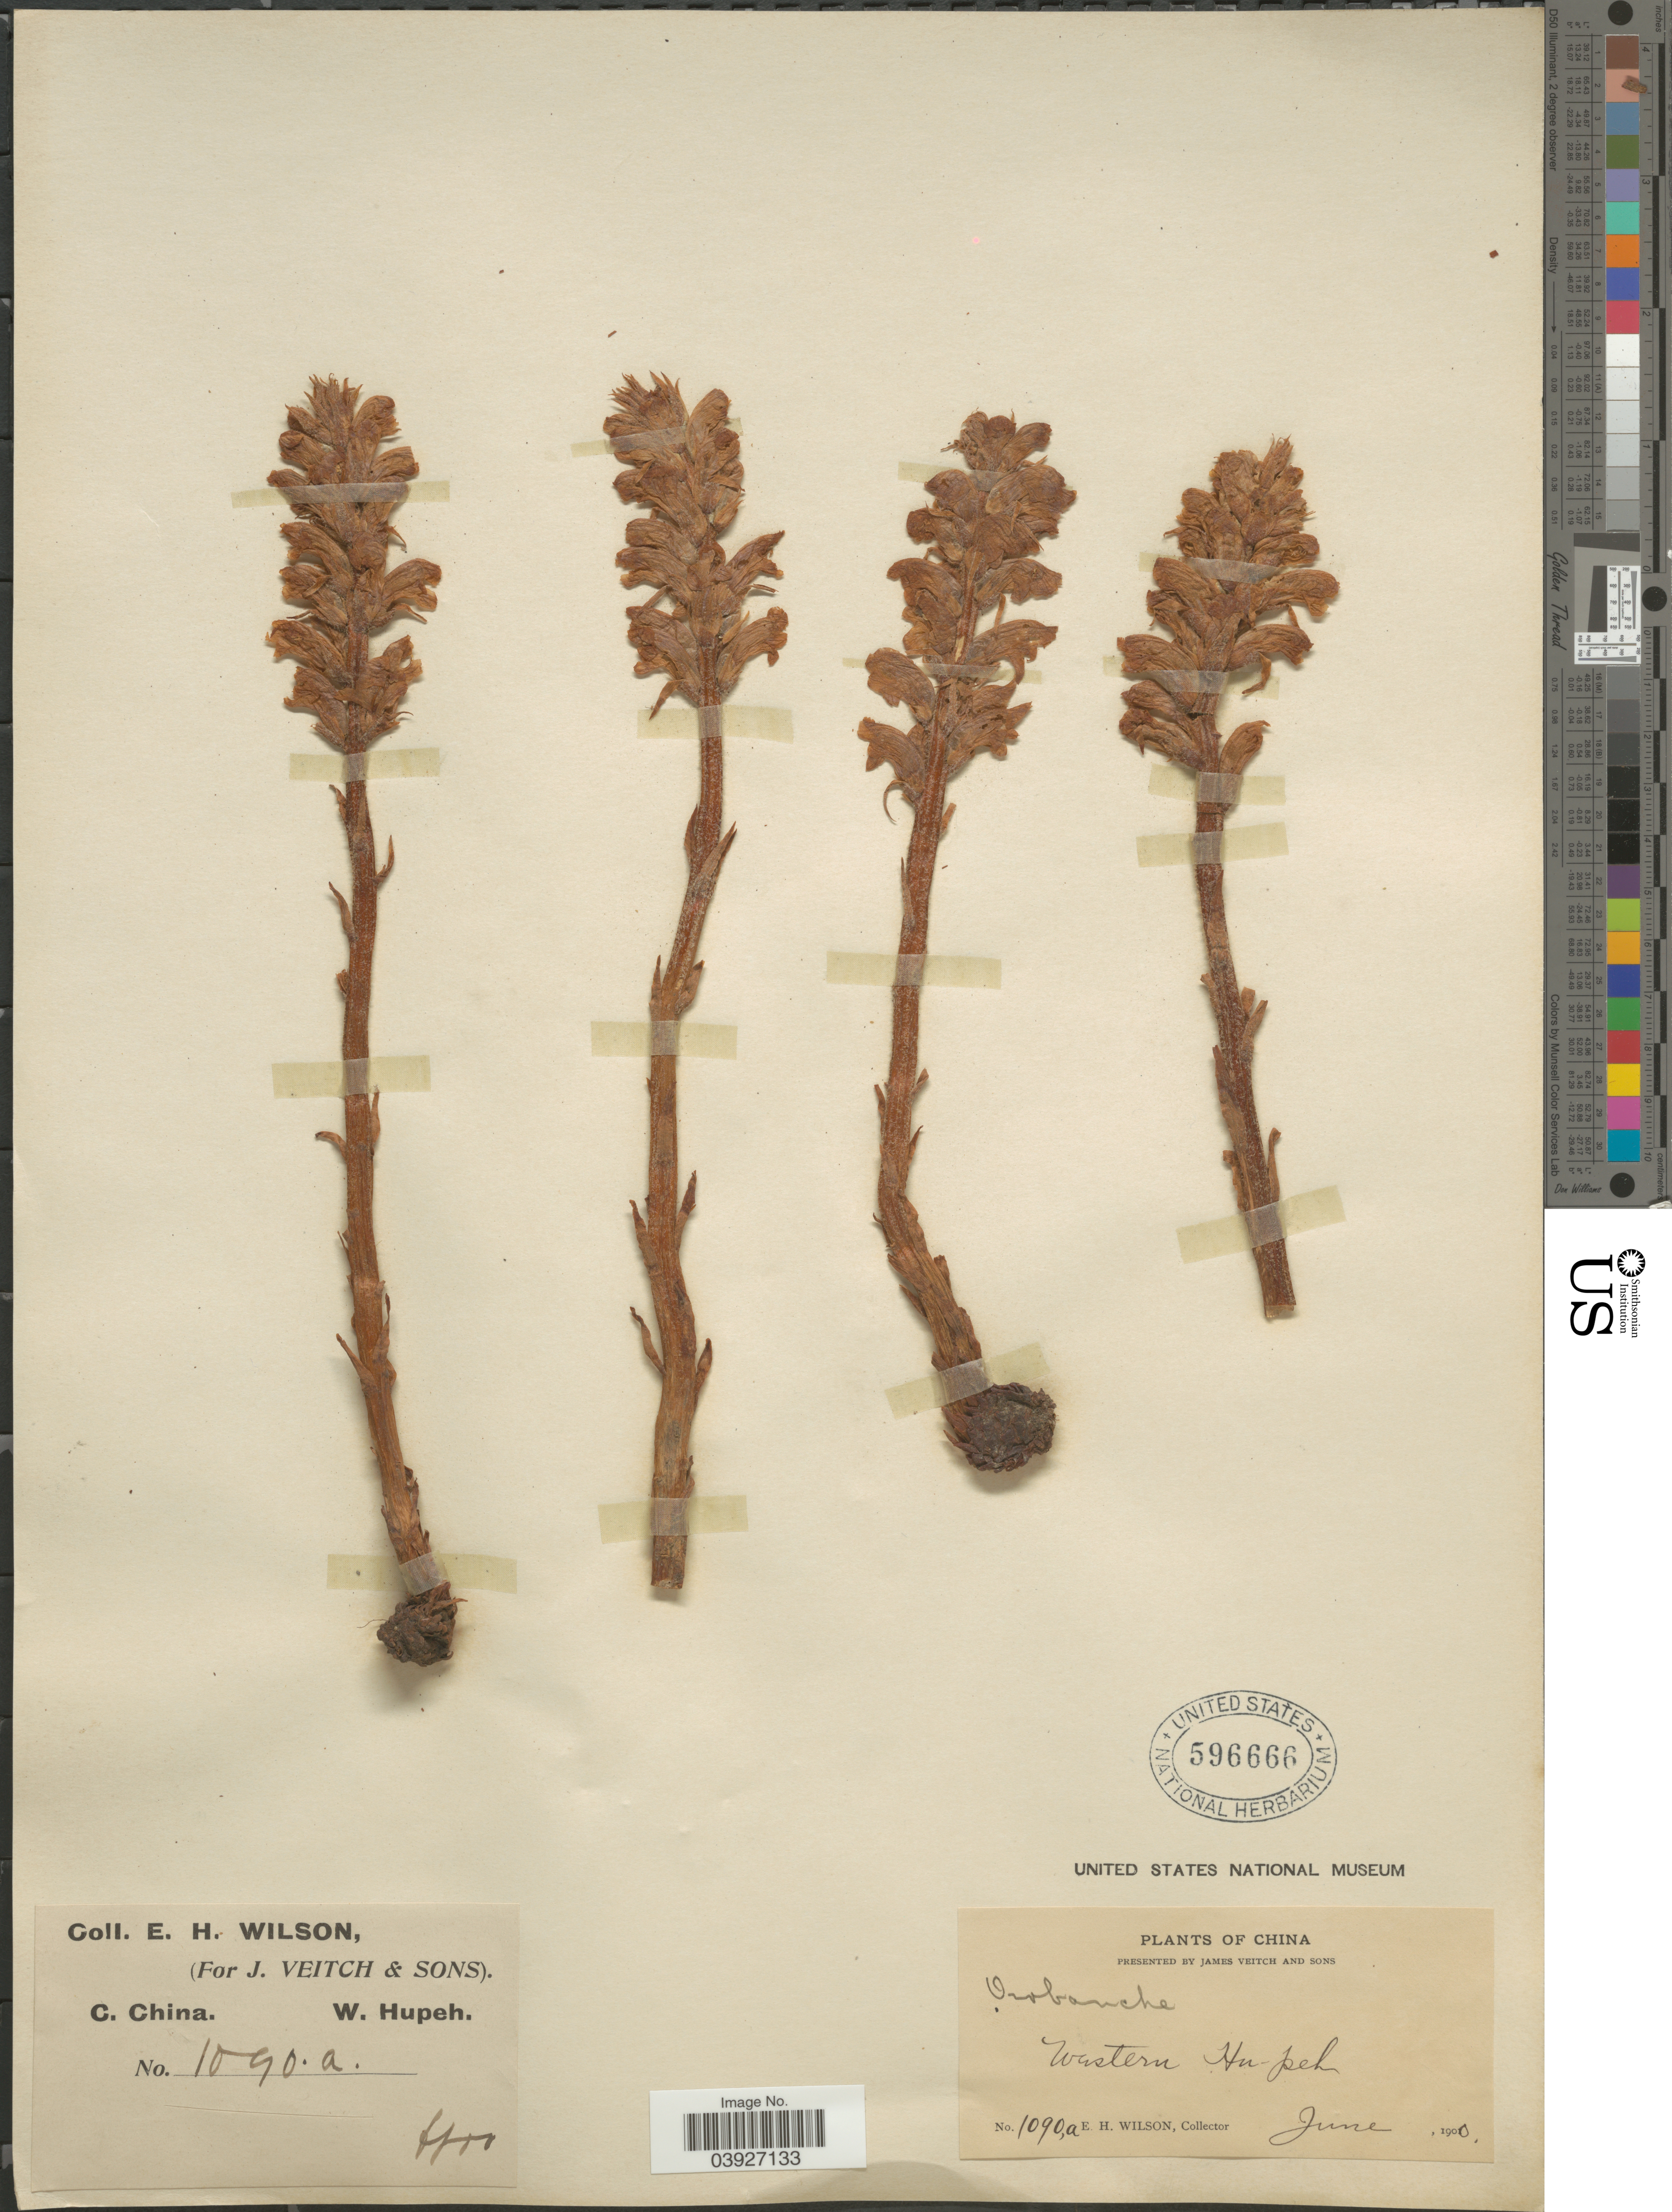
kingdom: Plantae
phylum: Tracheophyta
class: Magnoliopsida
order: Lamiales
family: Orobanchaceae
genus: Orobanche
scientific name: Orobanche sp.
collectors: E. Wilson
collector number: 1090a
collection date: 1900-06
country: China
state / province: Hubei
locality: C. China. Western Hupeh.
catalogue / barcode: US 596666